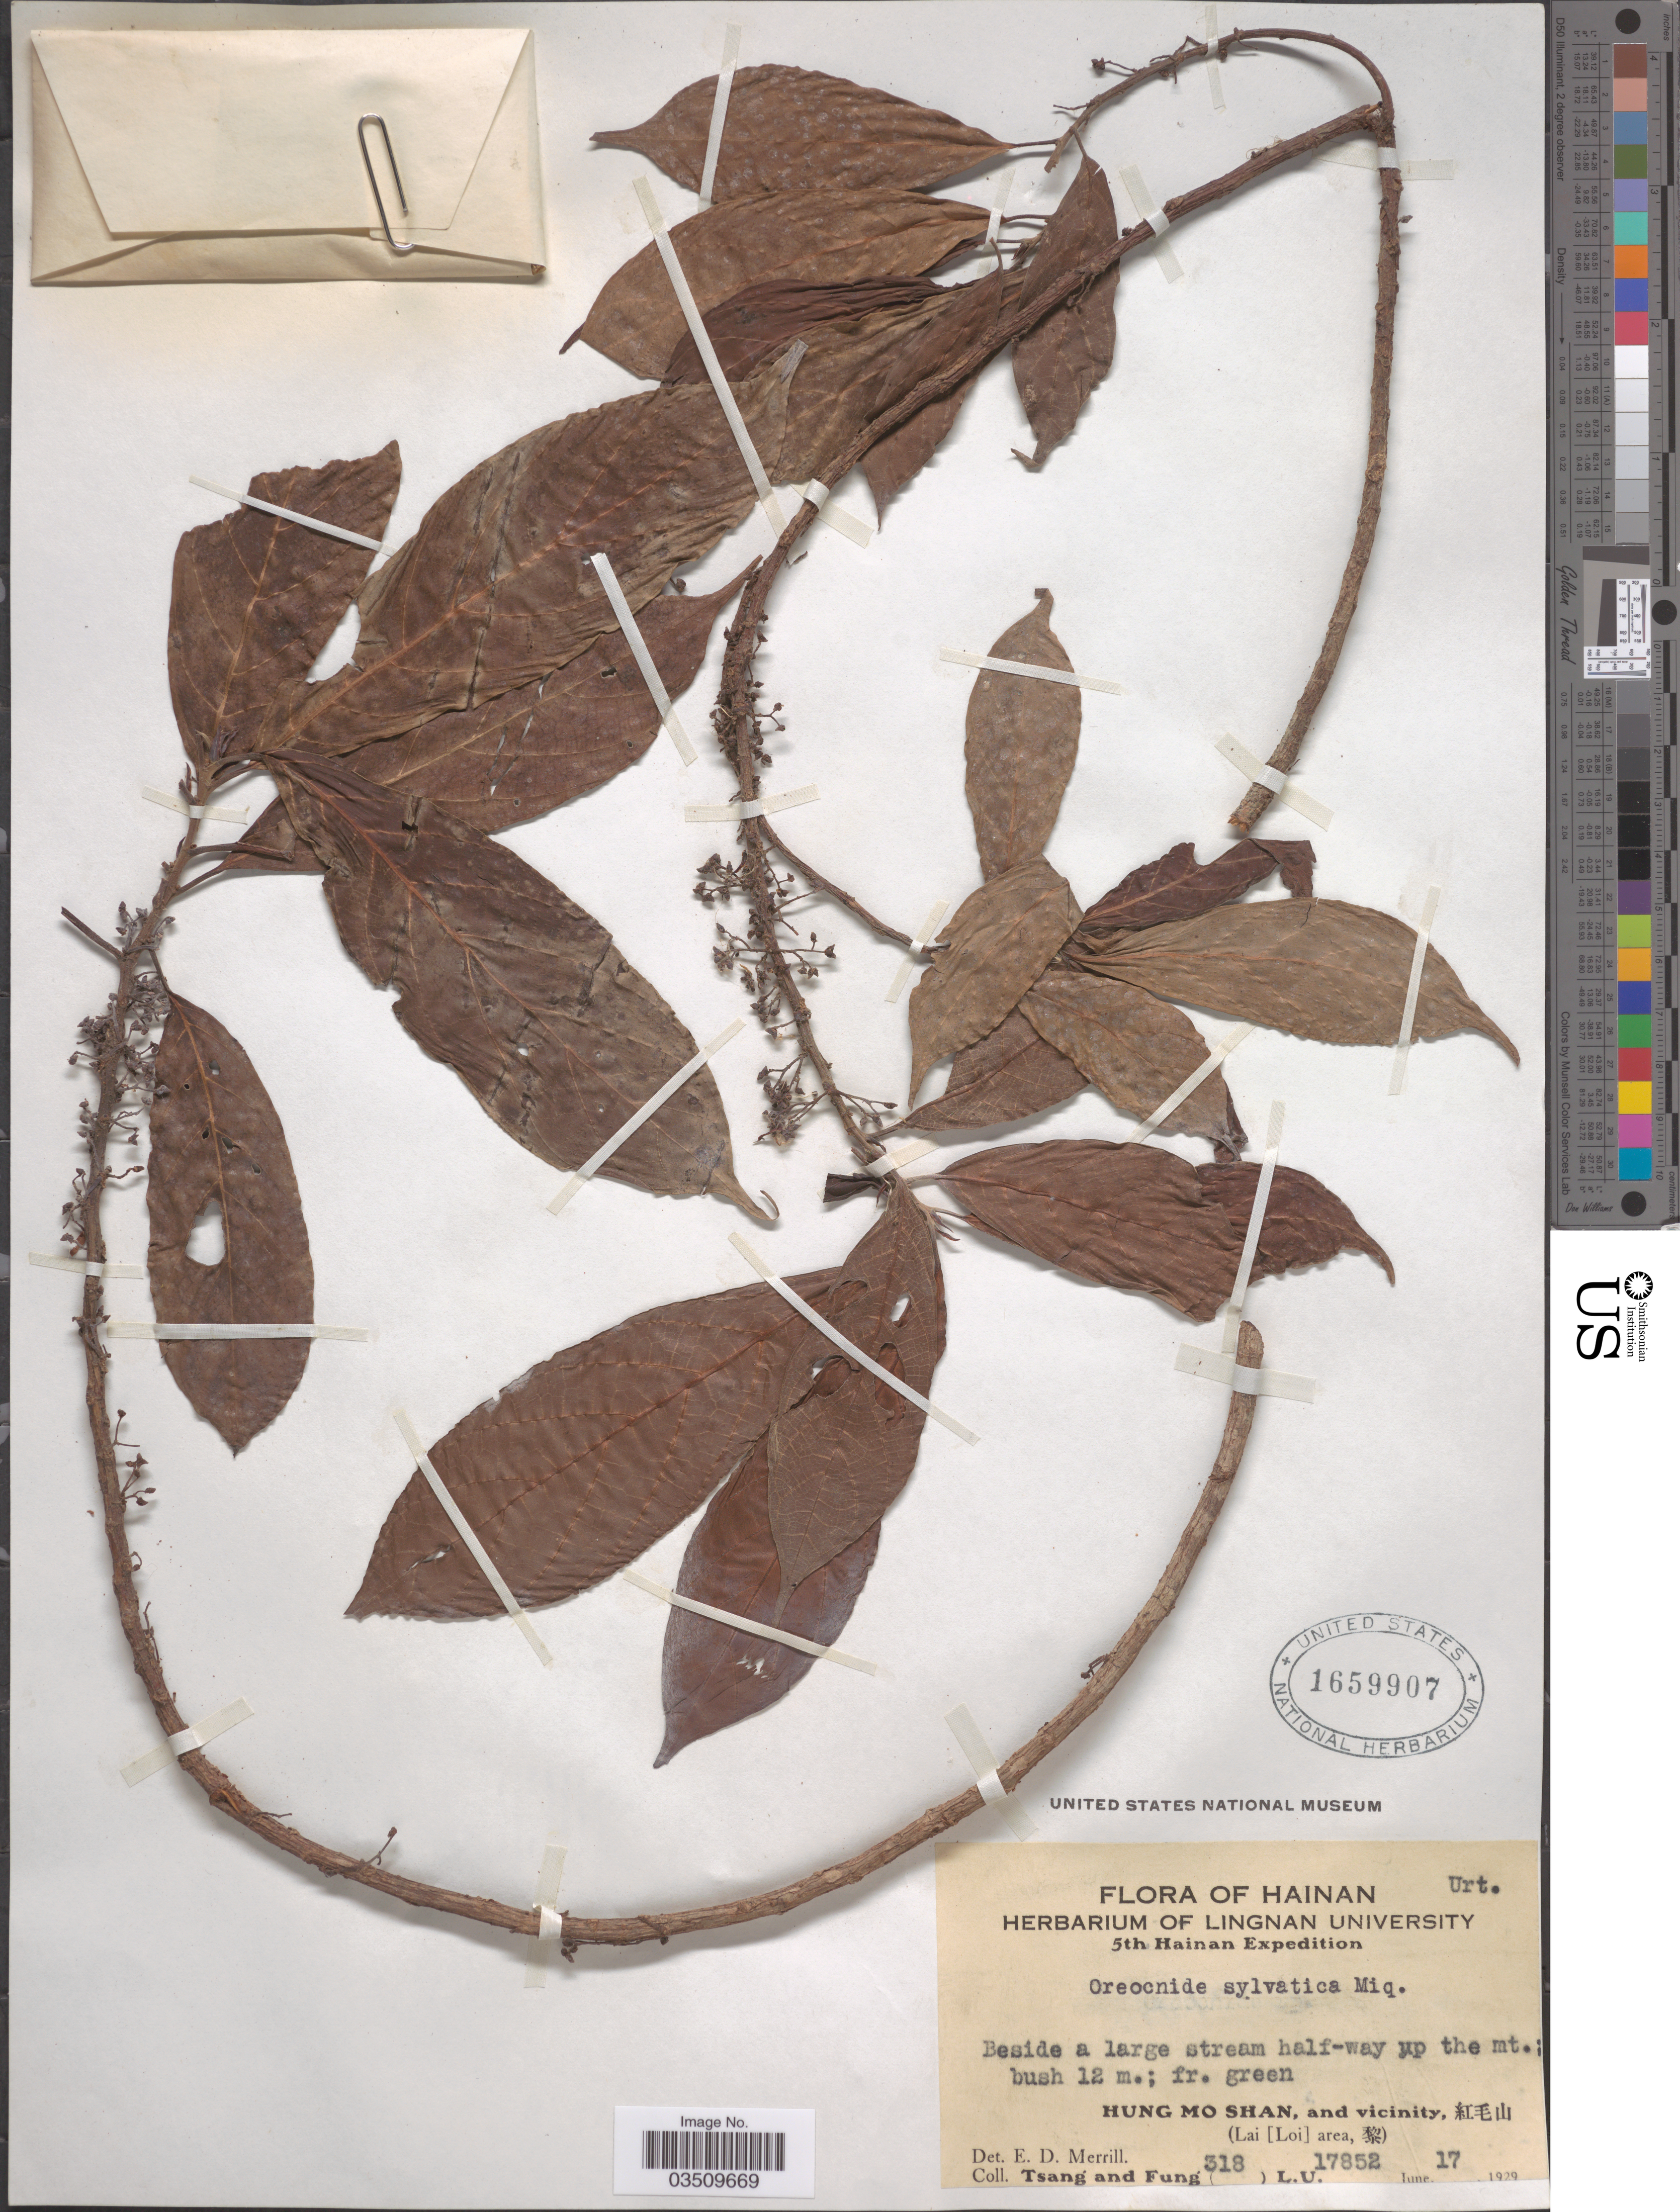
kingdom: Plantae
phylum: Tracheophyta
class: Magnoliopsida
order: Rosales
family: Urticaceae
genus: Oreocnide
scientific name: Oreocnide rubescens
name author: (Blume) Miq.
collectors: -. T'sang & Fung, --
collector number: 318LU17852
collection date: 1929-06-17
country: China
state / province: Hainan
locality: Hung Mo Shan, and vicinity, X. (Lai [Loi] area, X).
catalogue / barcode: US 1659907